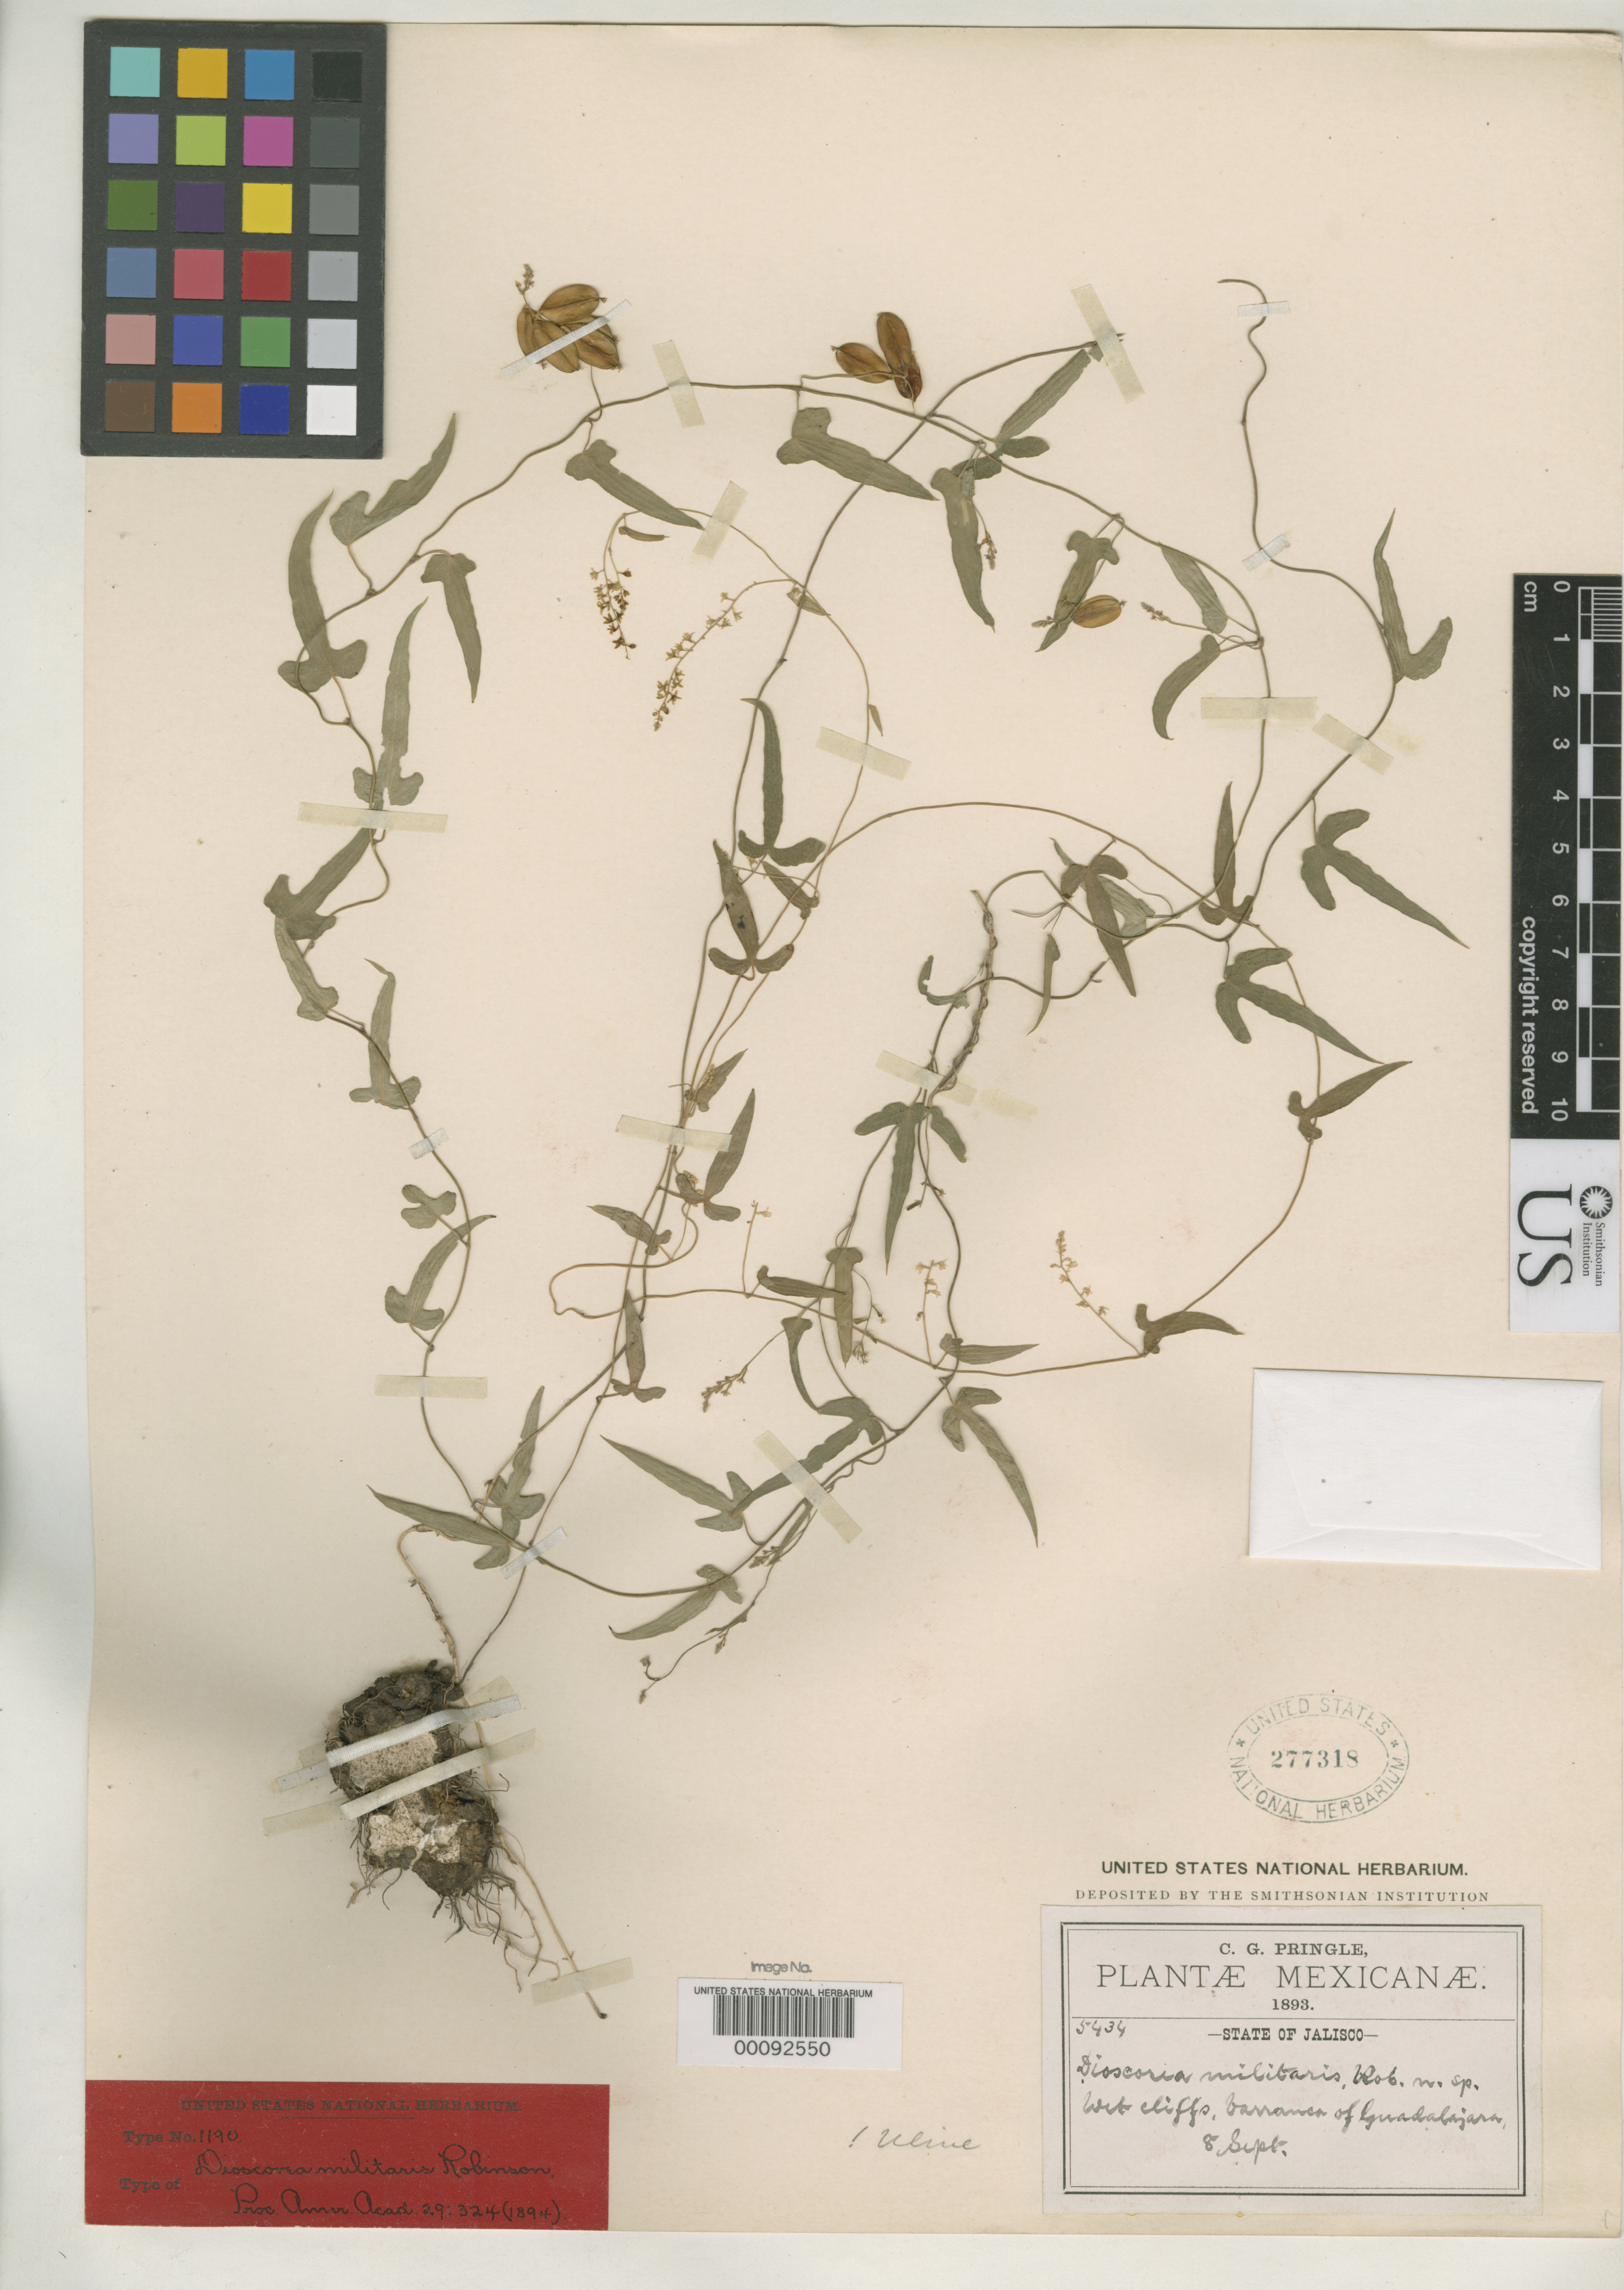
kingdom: Plantae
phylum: Tracheophyta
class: Liliopsida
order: Dioscoreales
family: Dioscoreaceae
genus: Dioscorea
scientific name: Dioscorea militaris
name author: B.L. Rob.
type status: Isotype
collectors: C. G. Pringle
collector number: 5434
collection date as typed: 08 Sep 1893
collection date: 1893-09-08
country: Mexico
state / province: Jalisco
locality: Barranca of Guadalajara.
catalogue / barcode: US 277318